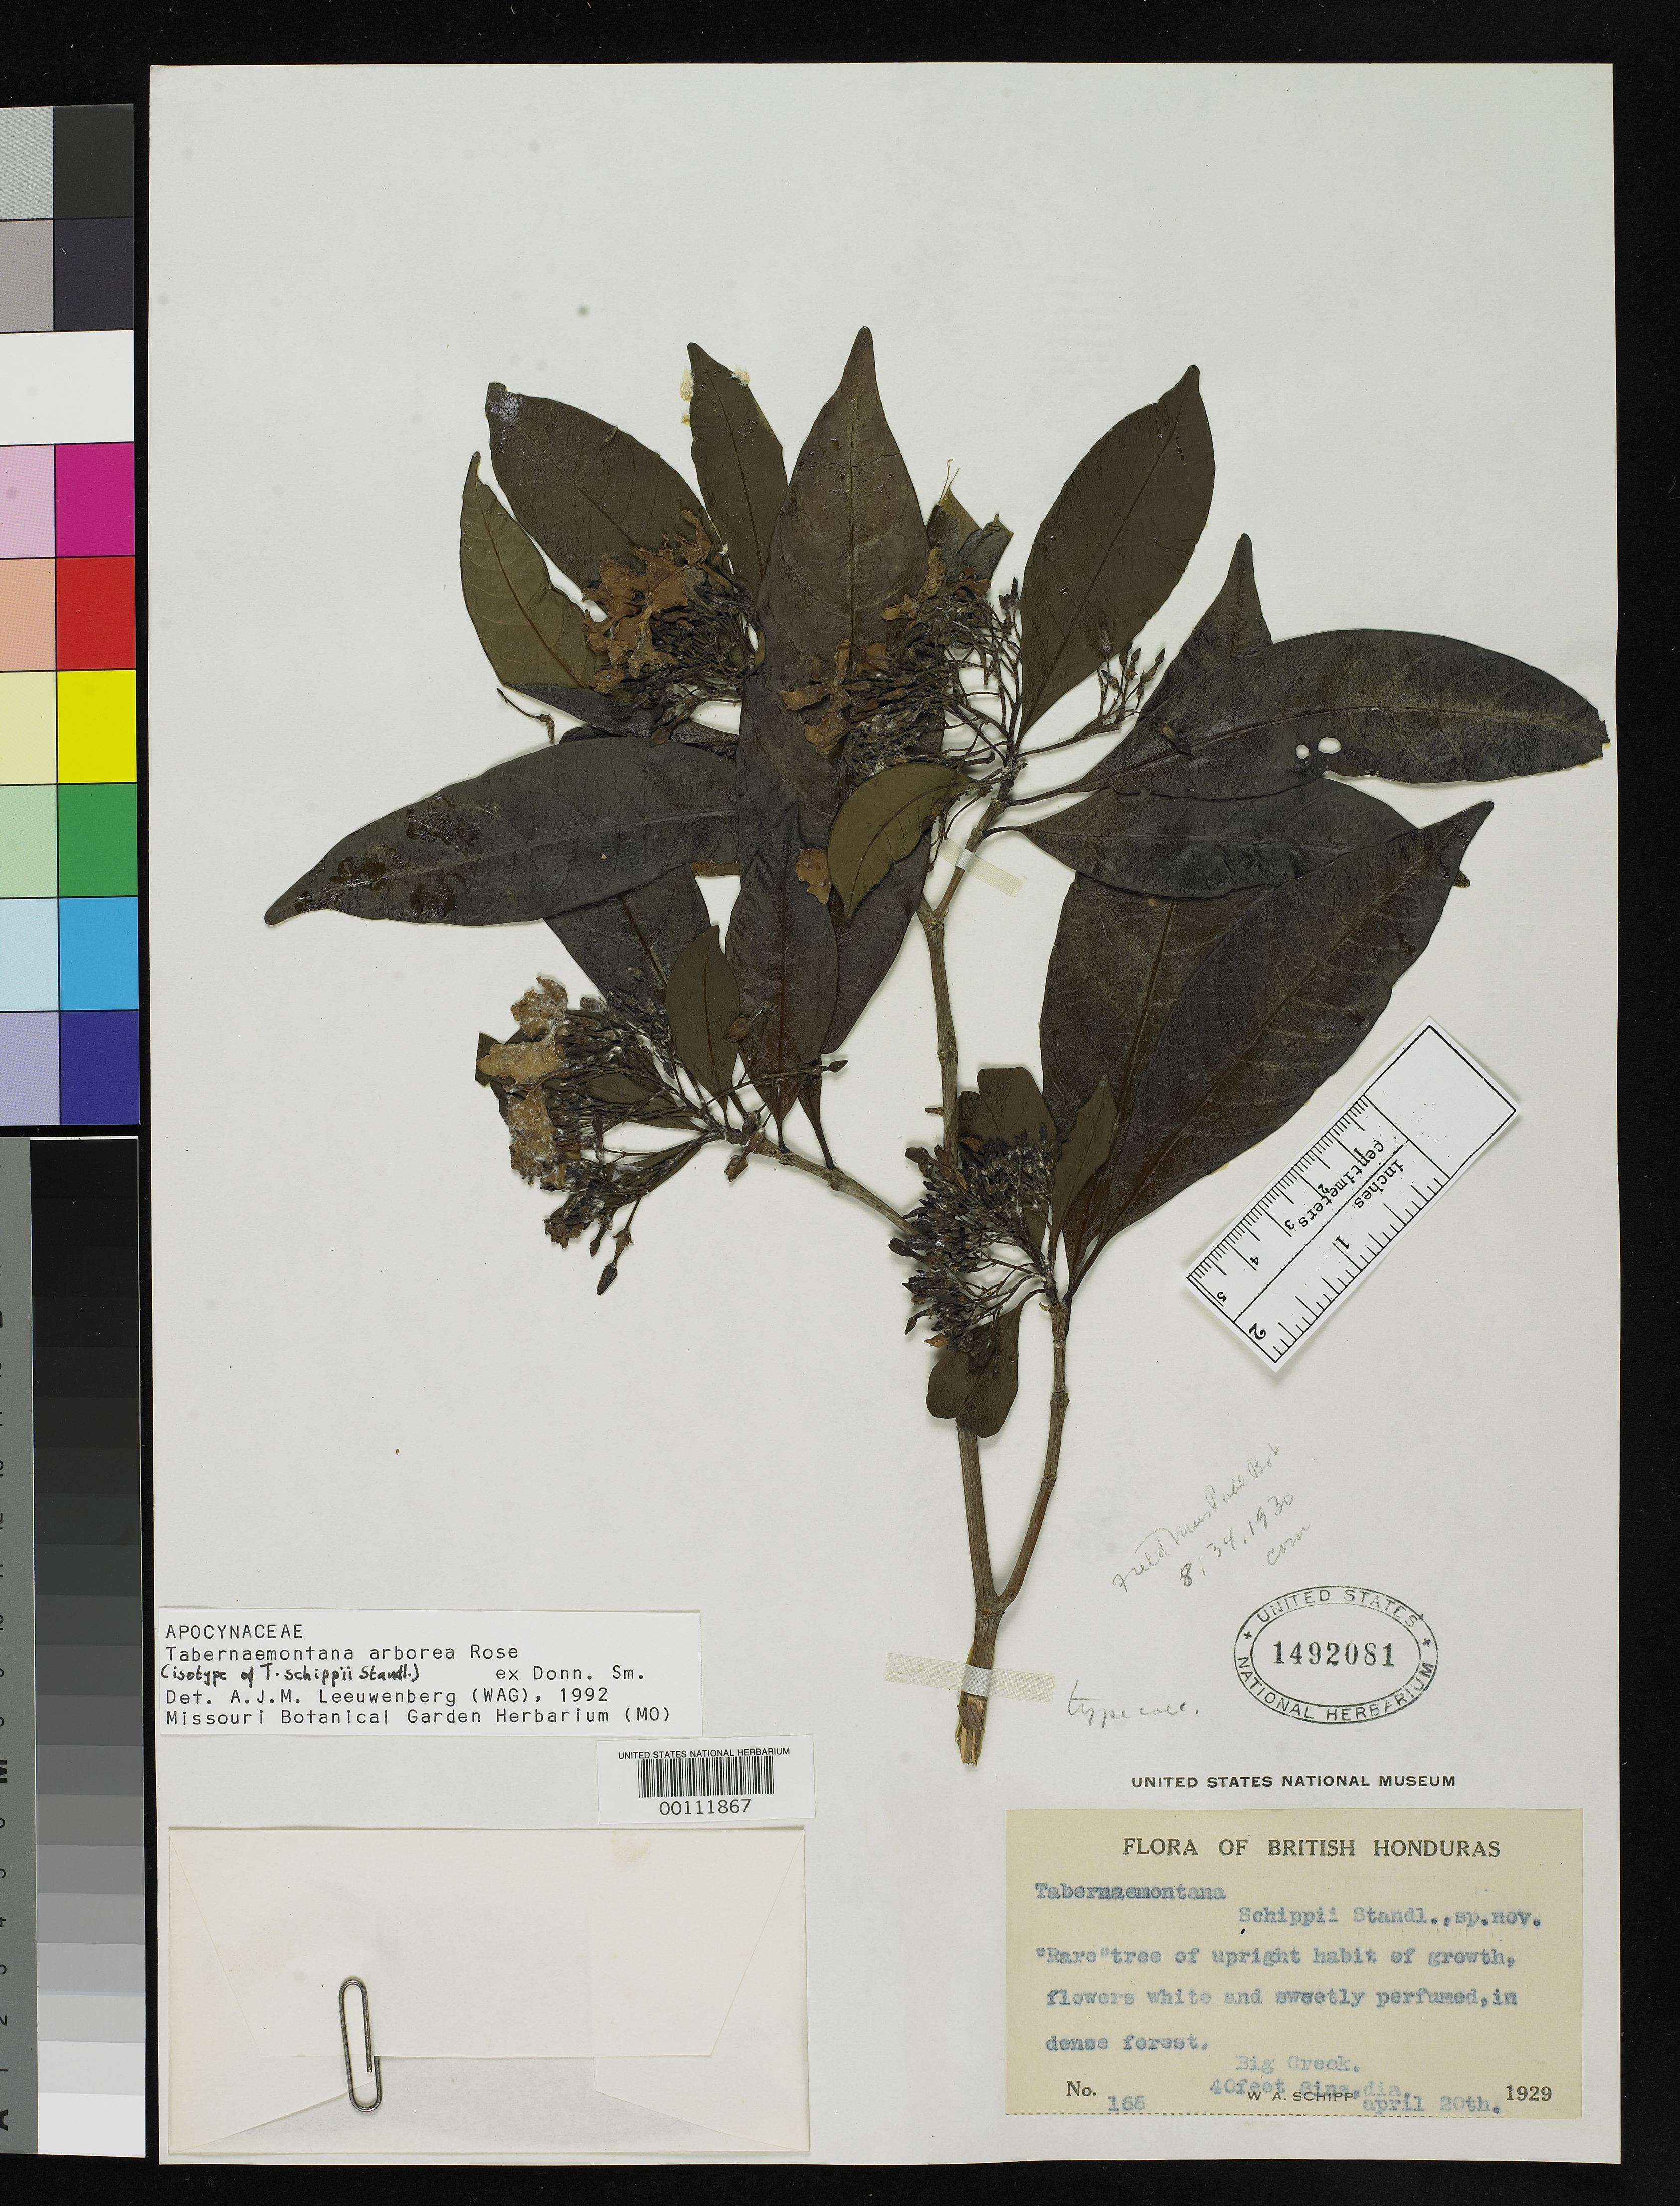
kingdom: Plantae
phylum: Tracheophyta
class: Magnoliopsida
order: Gentianales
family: Apocynaceae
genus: Tabernaemontana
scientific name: Tabernaemontana schippii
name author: Standl.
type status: Isotype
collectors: W. Schipp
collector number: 168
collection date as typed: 20 Apr 1929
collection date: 1929-04-20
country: Belize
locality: Big Creek.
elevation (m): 15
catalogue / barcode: US 1492081